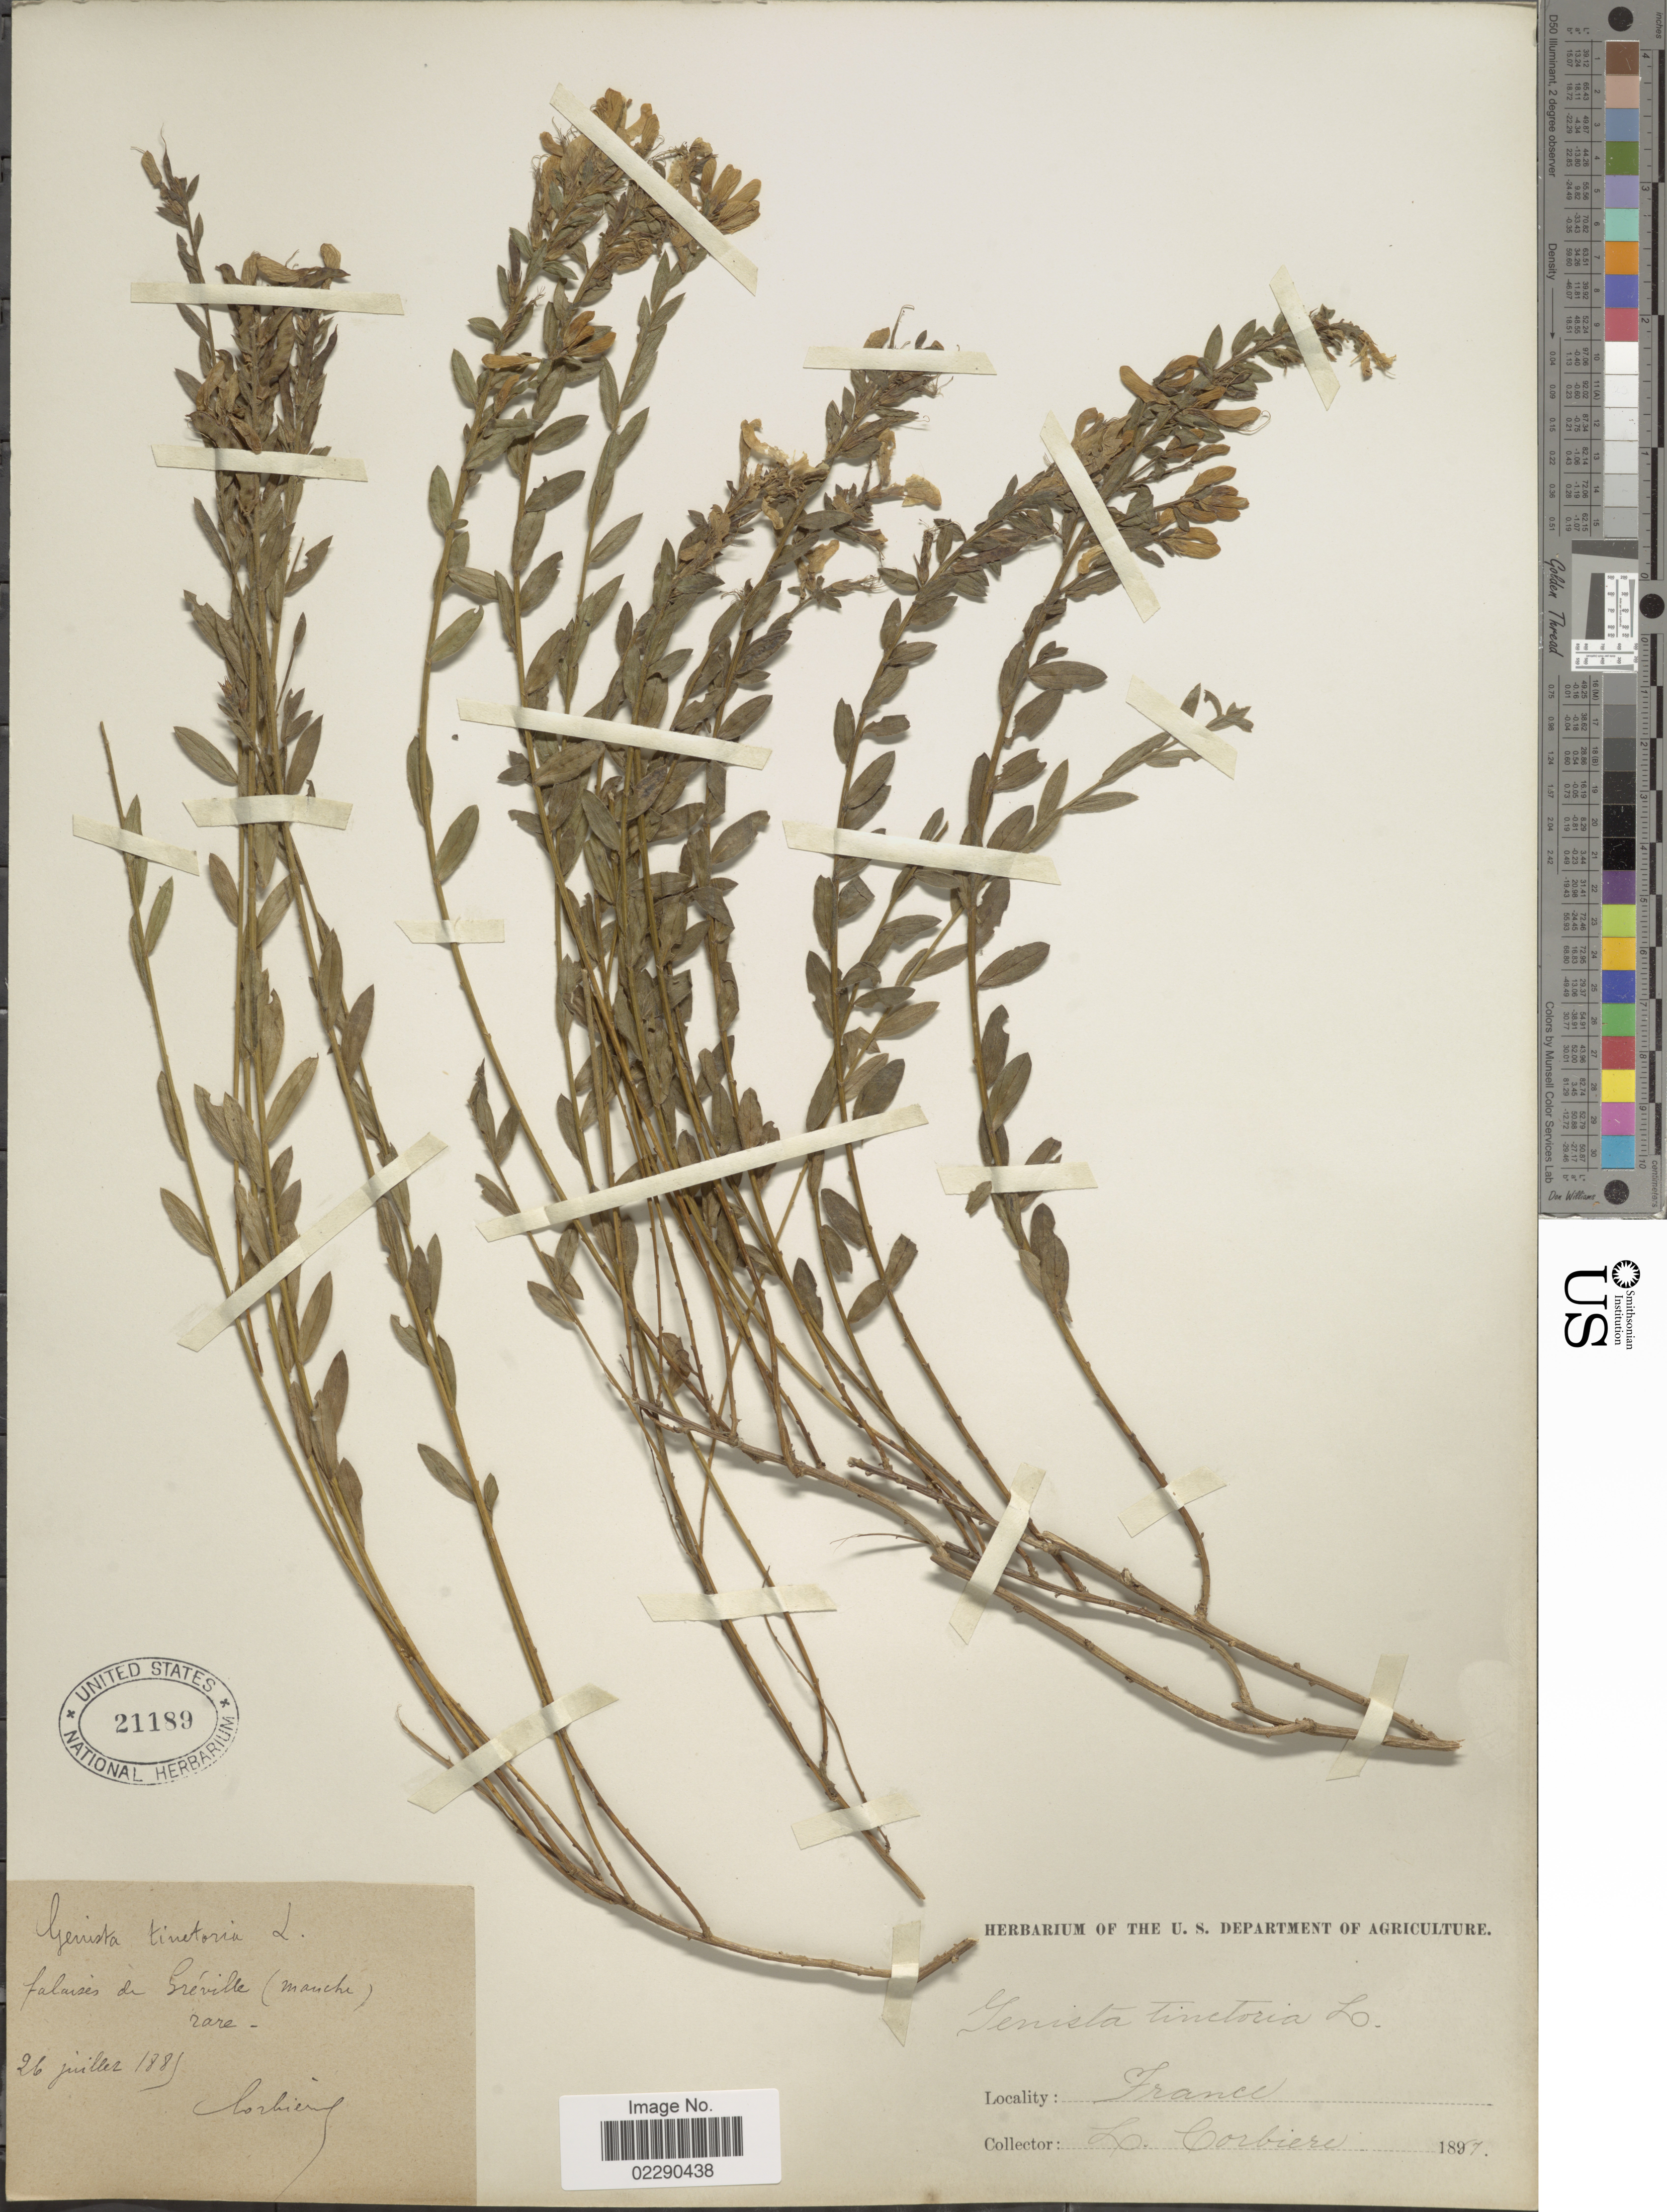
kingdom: Plantae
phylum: Tracheophyta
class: Magnoliopsida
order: Fabales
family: Fabaceae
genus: Genista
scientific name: Genista tinctoria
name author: L.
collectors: L. Corbière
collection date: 1889-07-26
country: France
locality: Falaises de Greville (Manche)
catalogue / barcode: US 21189